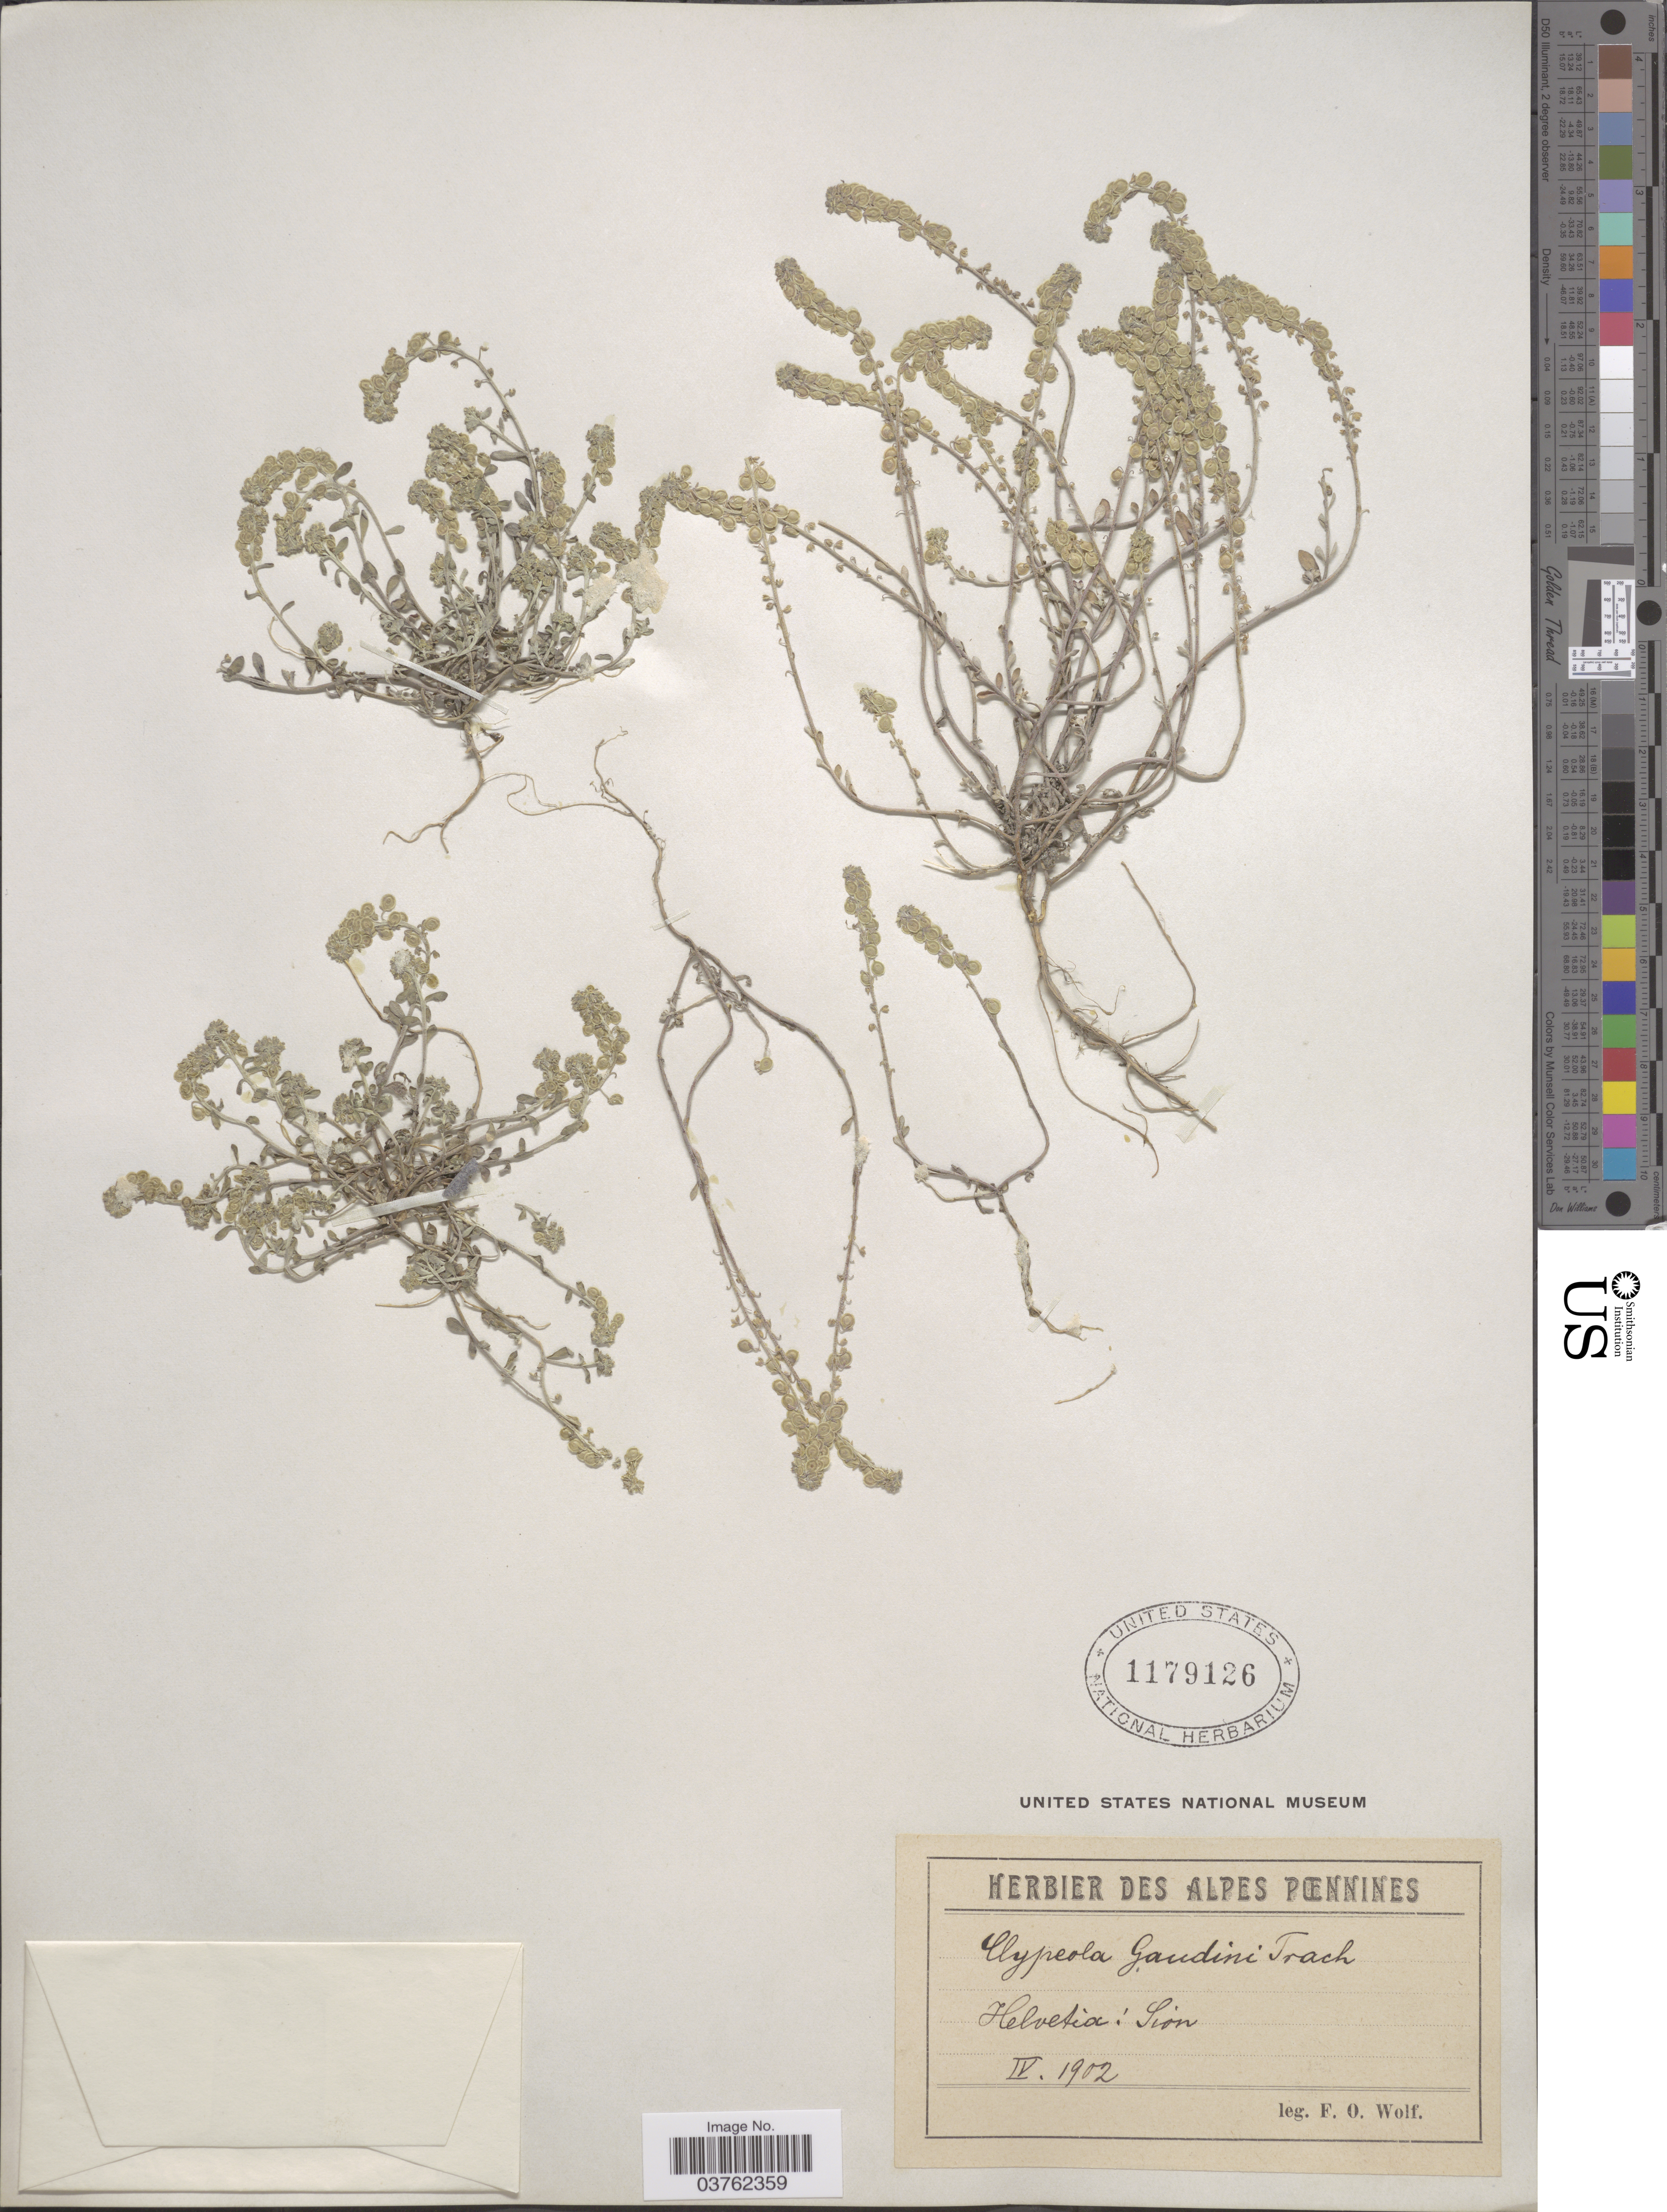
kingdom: Plantae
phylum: Tracheophyta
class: Magnoliopsida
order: Brassicales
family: Brassicaceae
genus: Clypeola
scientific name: Clypeola gaudinii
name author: Trachsel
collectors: F. Wolf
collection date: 1902-04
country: Switzerland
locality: Helvetia: Sion.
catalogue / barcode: US 1179126